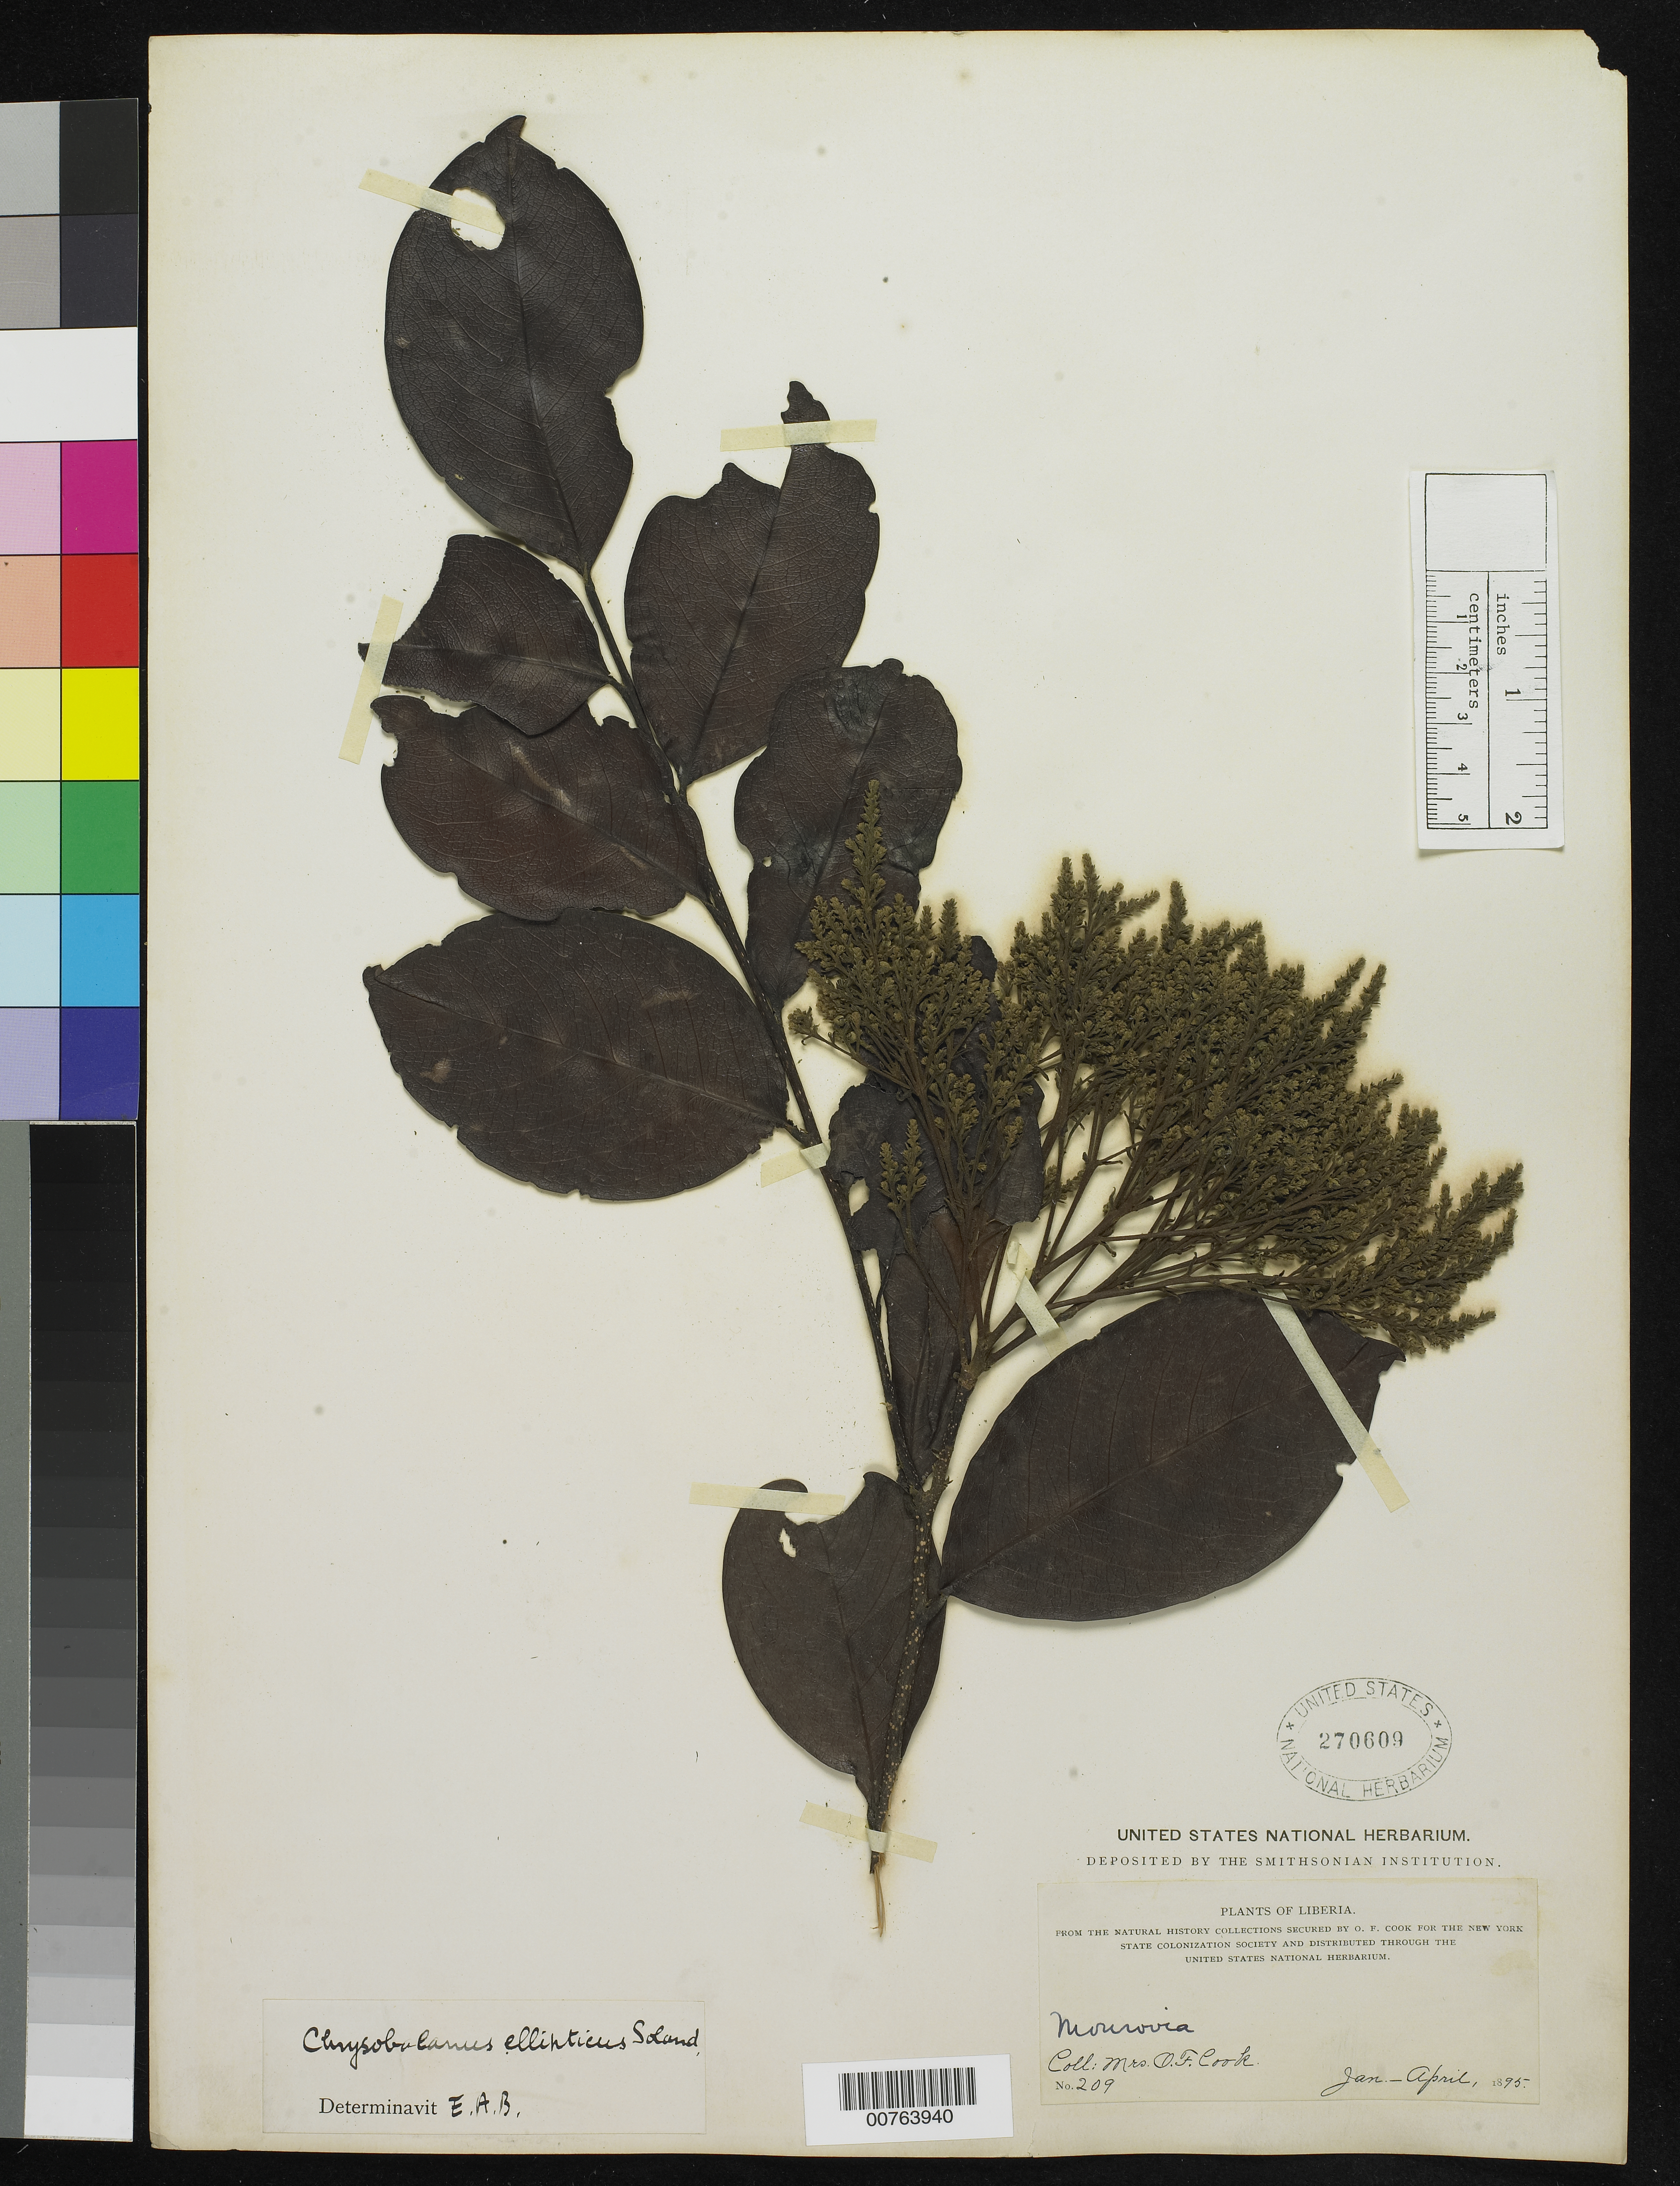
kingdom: Plantae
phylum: Tracheophyta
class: Magnoliopsida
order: Malpighiales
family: Chrysobalanaceae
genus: Chrysobalanus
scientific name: Chrysobalanus ellipticus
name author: Sol. ex Sabine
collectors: Alice C. Cook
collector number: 209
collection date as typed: Jan 1895 to -- Apr 1895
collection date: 1895-01/1895-04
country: Liberia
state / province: Montserrado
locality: Monrovia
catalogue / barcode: US 270609